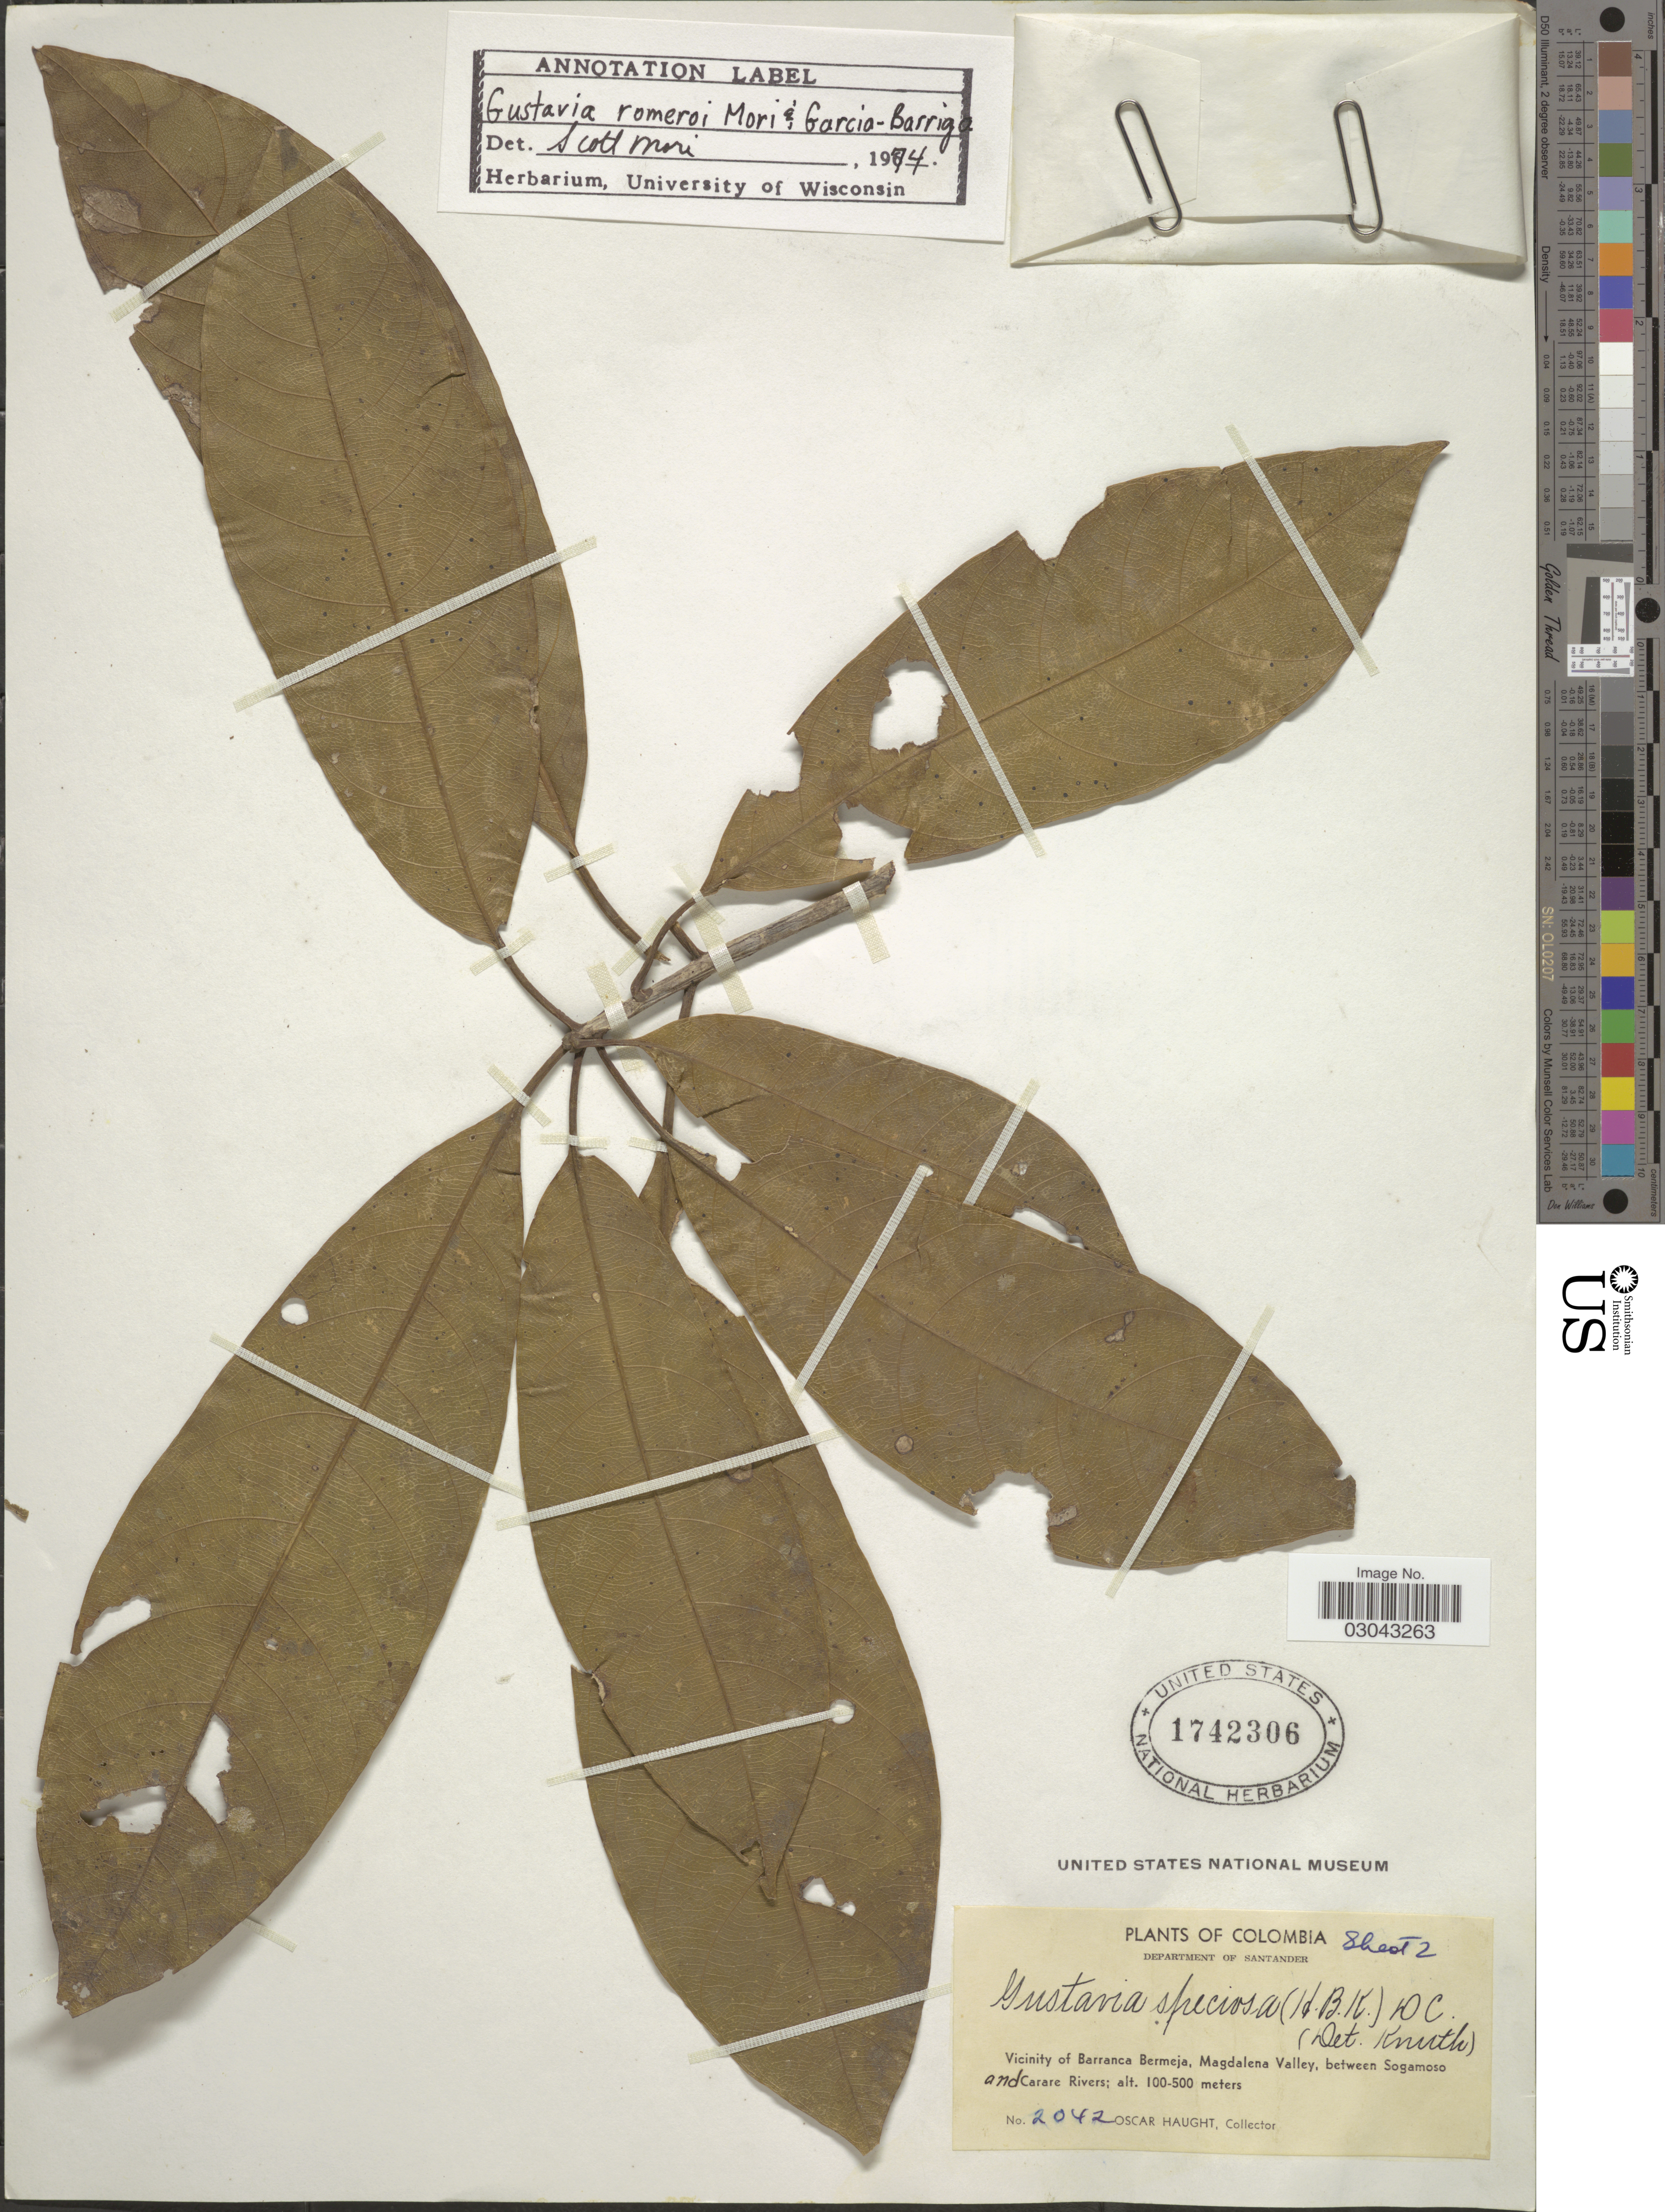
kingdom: Plantae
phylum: Tracheophyta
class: Magnoliopsida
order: Ericales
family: Lecythidaceae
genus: Gustavia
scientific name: Gustavia romeroi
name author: S.A. Mori & García-Barr.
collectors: O. Haught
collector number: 2042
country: Colombia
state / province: Santander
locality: Department of Santander, Vicinity of Barranca Bermeja, Magdalena Valley, between Sogamoso and Carare Rivers.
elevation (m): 100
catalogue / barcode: US 1742306